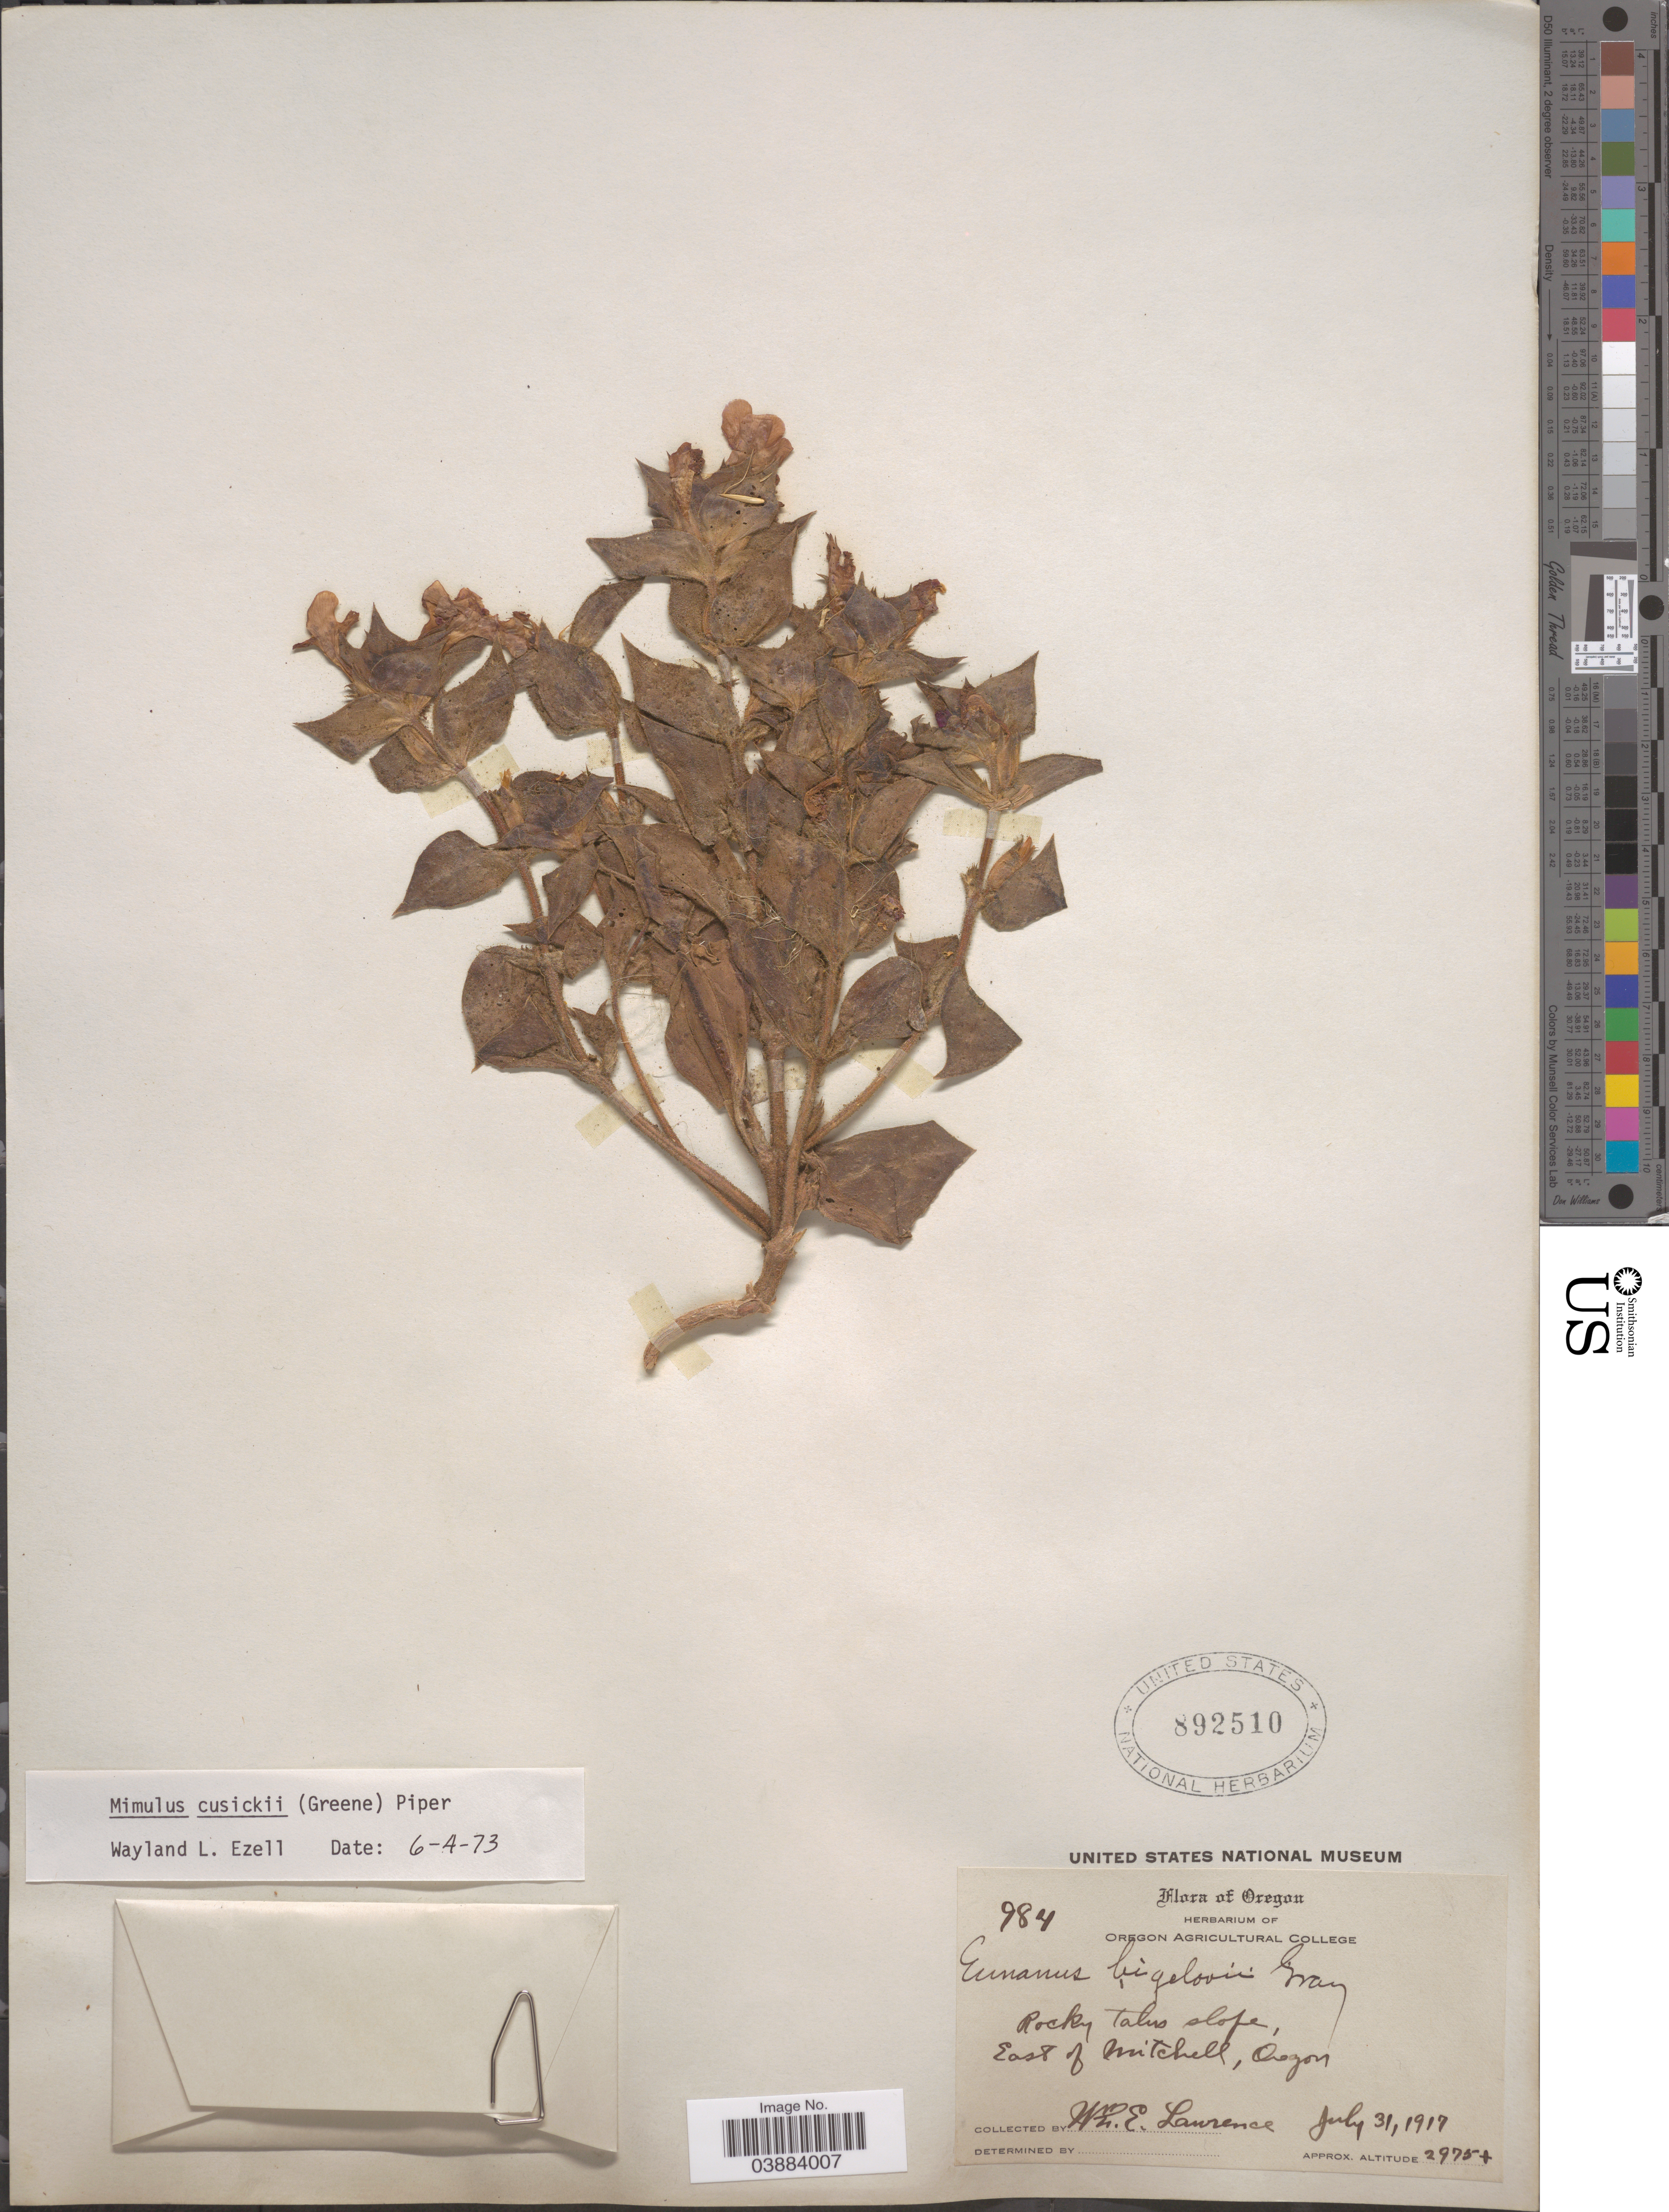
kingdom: Plantae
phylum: Tracheophyta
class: Magnoliopsida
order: Lamiales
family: Phrymaceae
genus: Eunanus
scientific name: Eunanus cusickii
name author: Greene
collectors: W. Lawrence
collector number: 984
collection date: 1917-07-31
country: United States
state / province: Oregon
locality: Rocky talus slope, East of Mitchell.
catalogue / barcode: US 892510